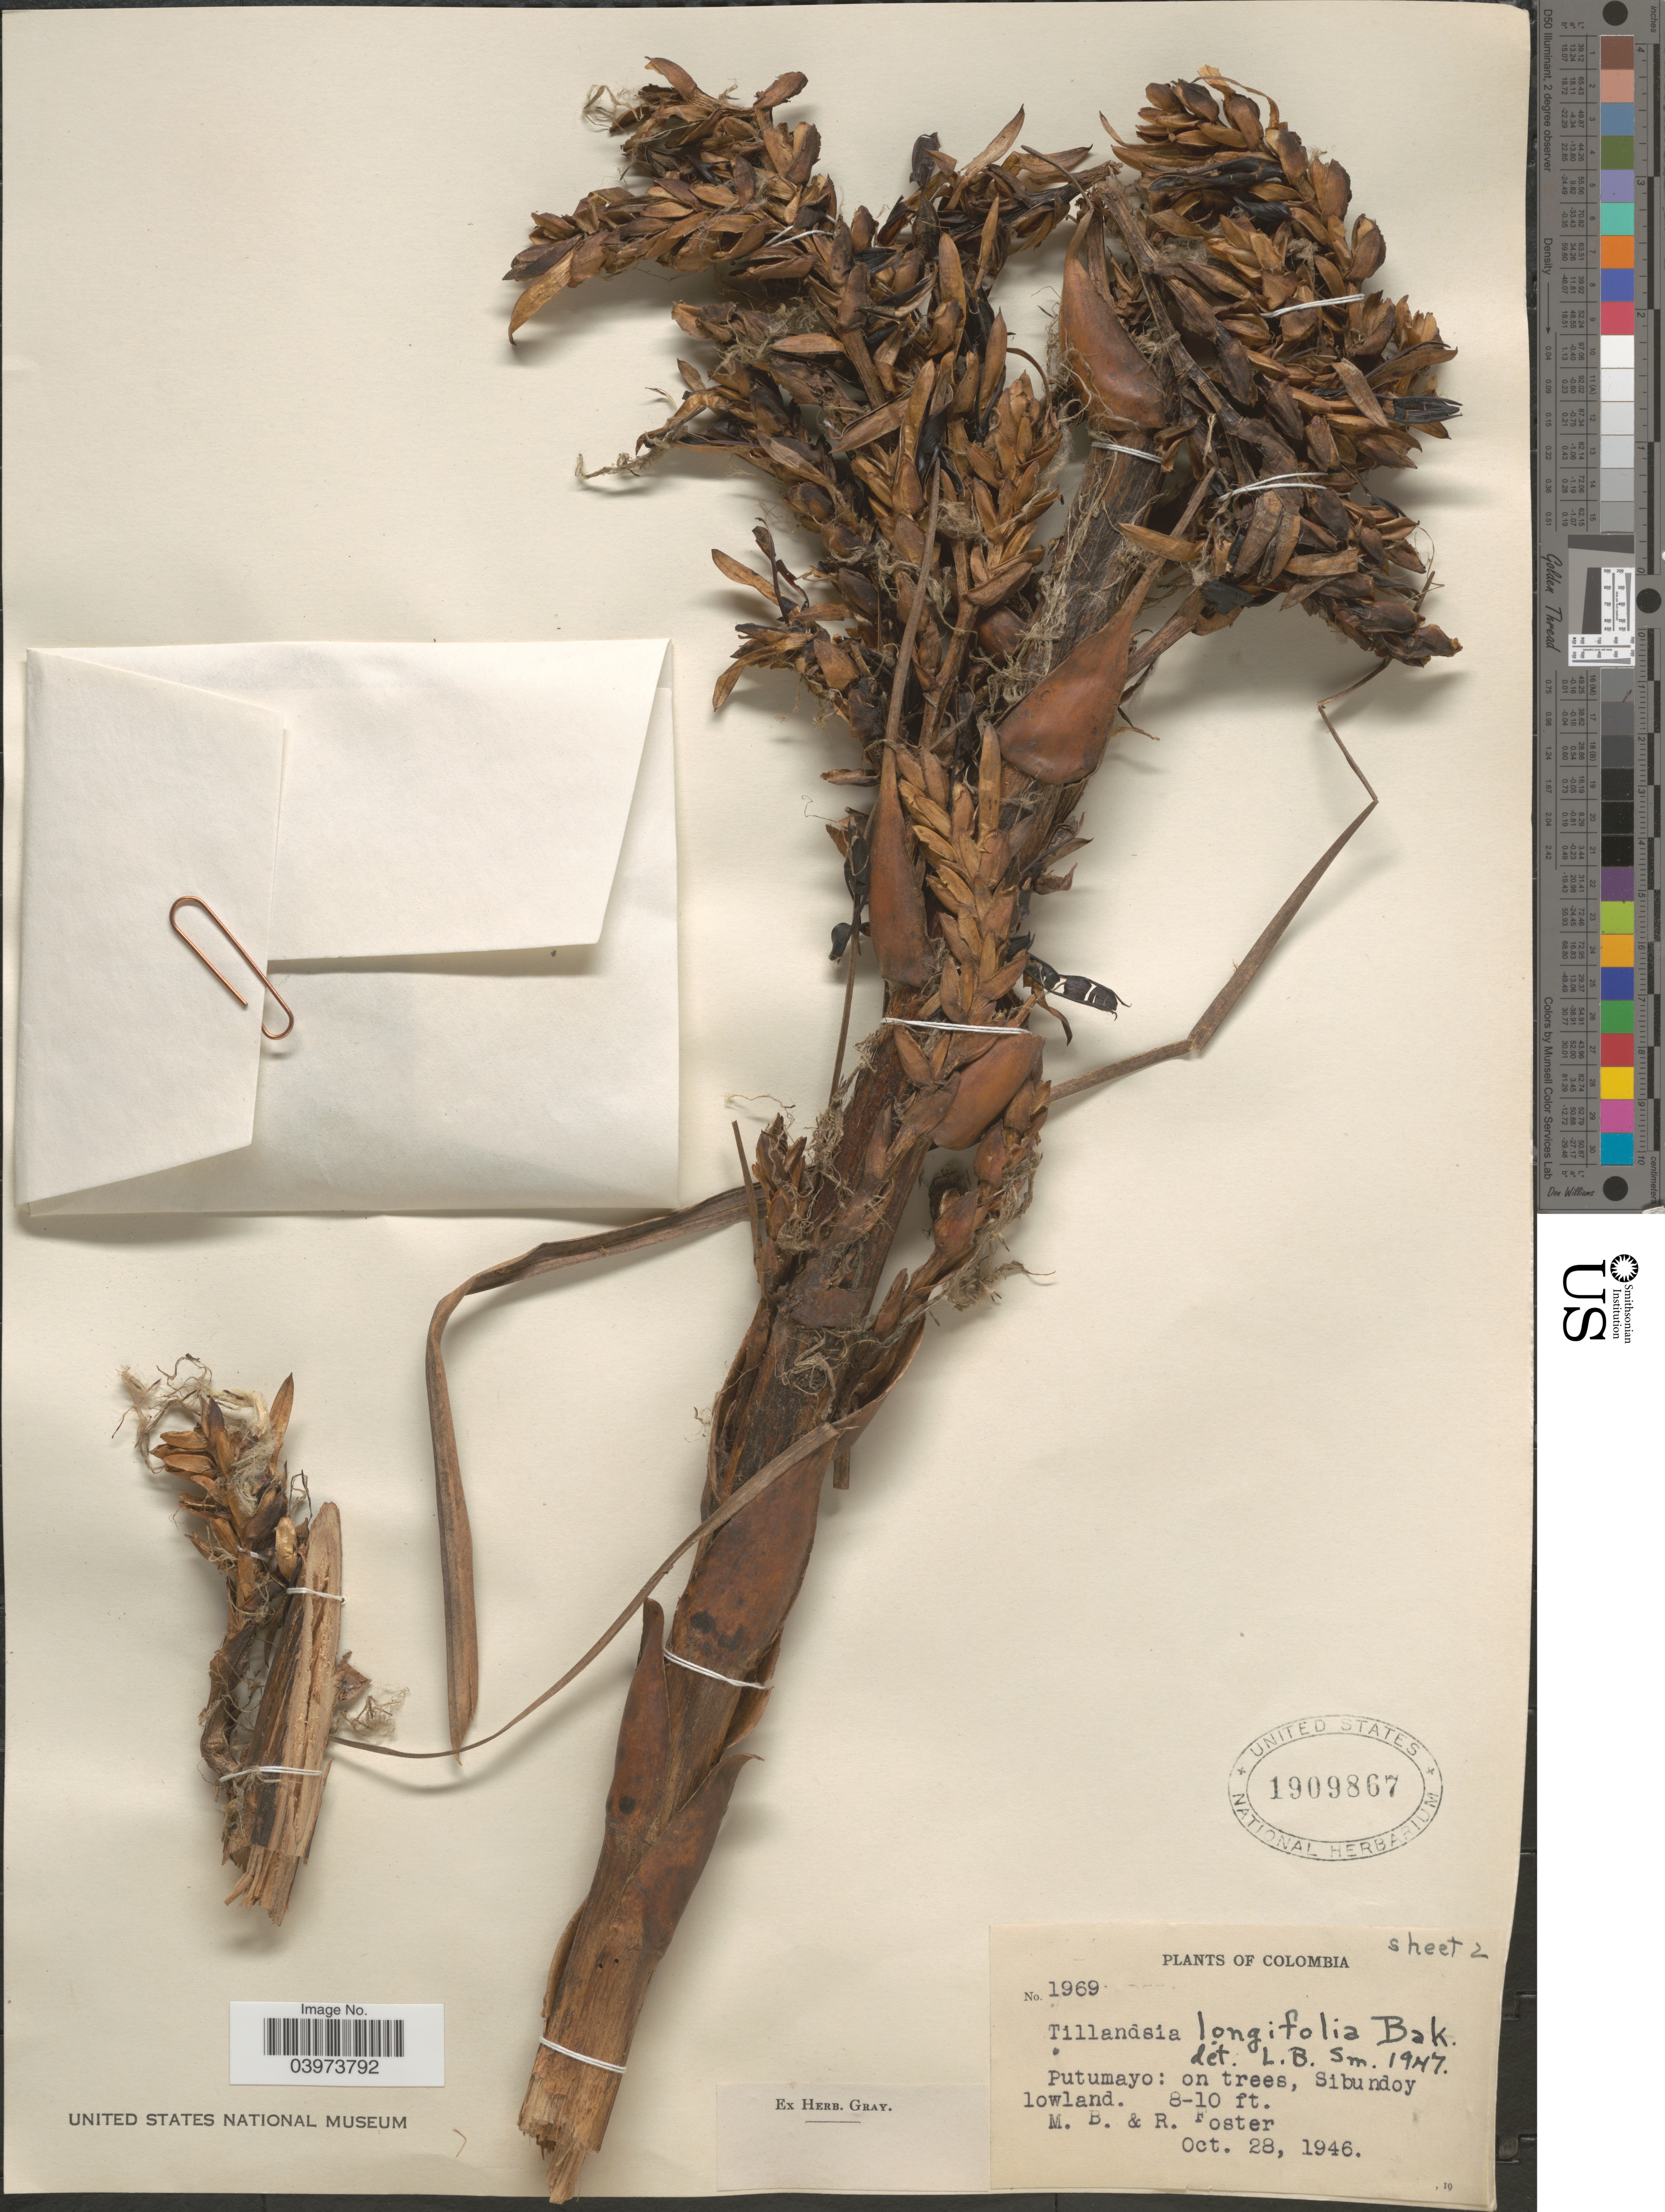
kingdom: Plantae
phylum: Tracheophyta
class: Liliopsida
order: Poales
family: Bromeliaceae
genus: Tillandsia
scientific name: Tillandsia longifolia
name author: Baker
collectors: M. B. Foster & R. Foster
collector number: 1969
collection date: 1946-10-28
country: Colombia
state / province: Putumayo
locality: On trees, Sibundoy lowland.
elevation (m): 2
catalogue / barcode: US 1909867